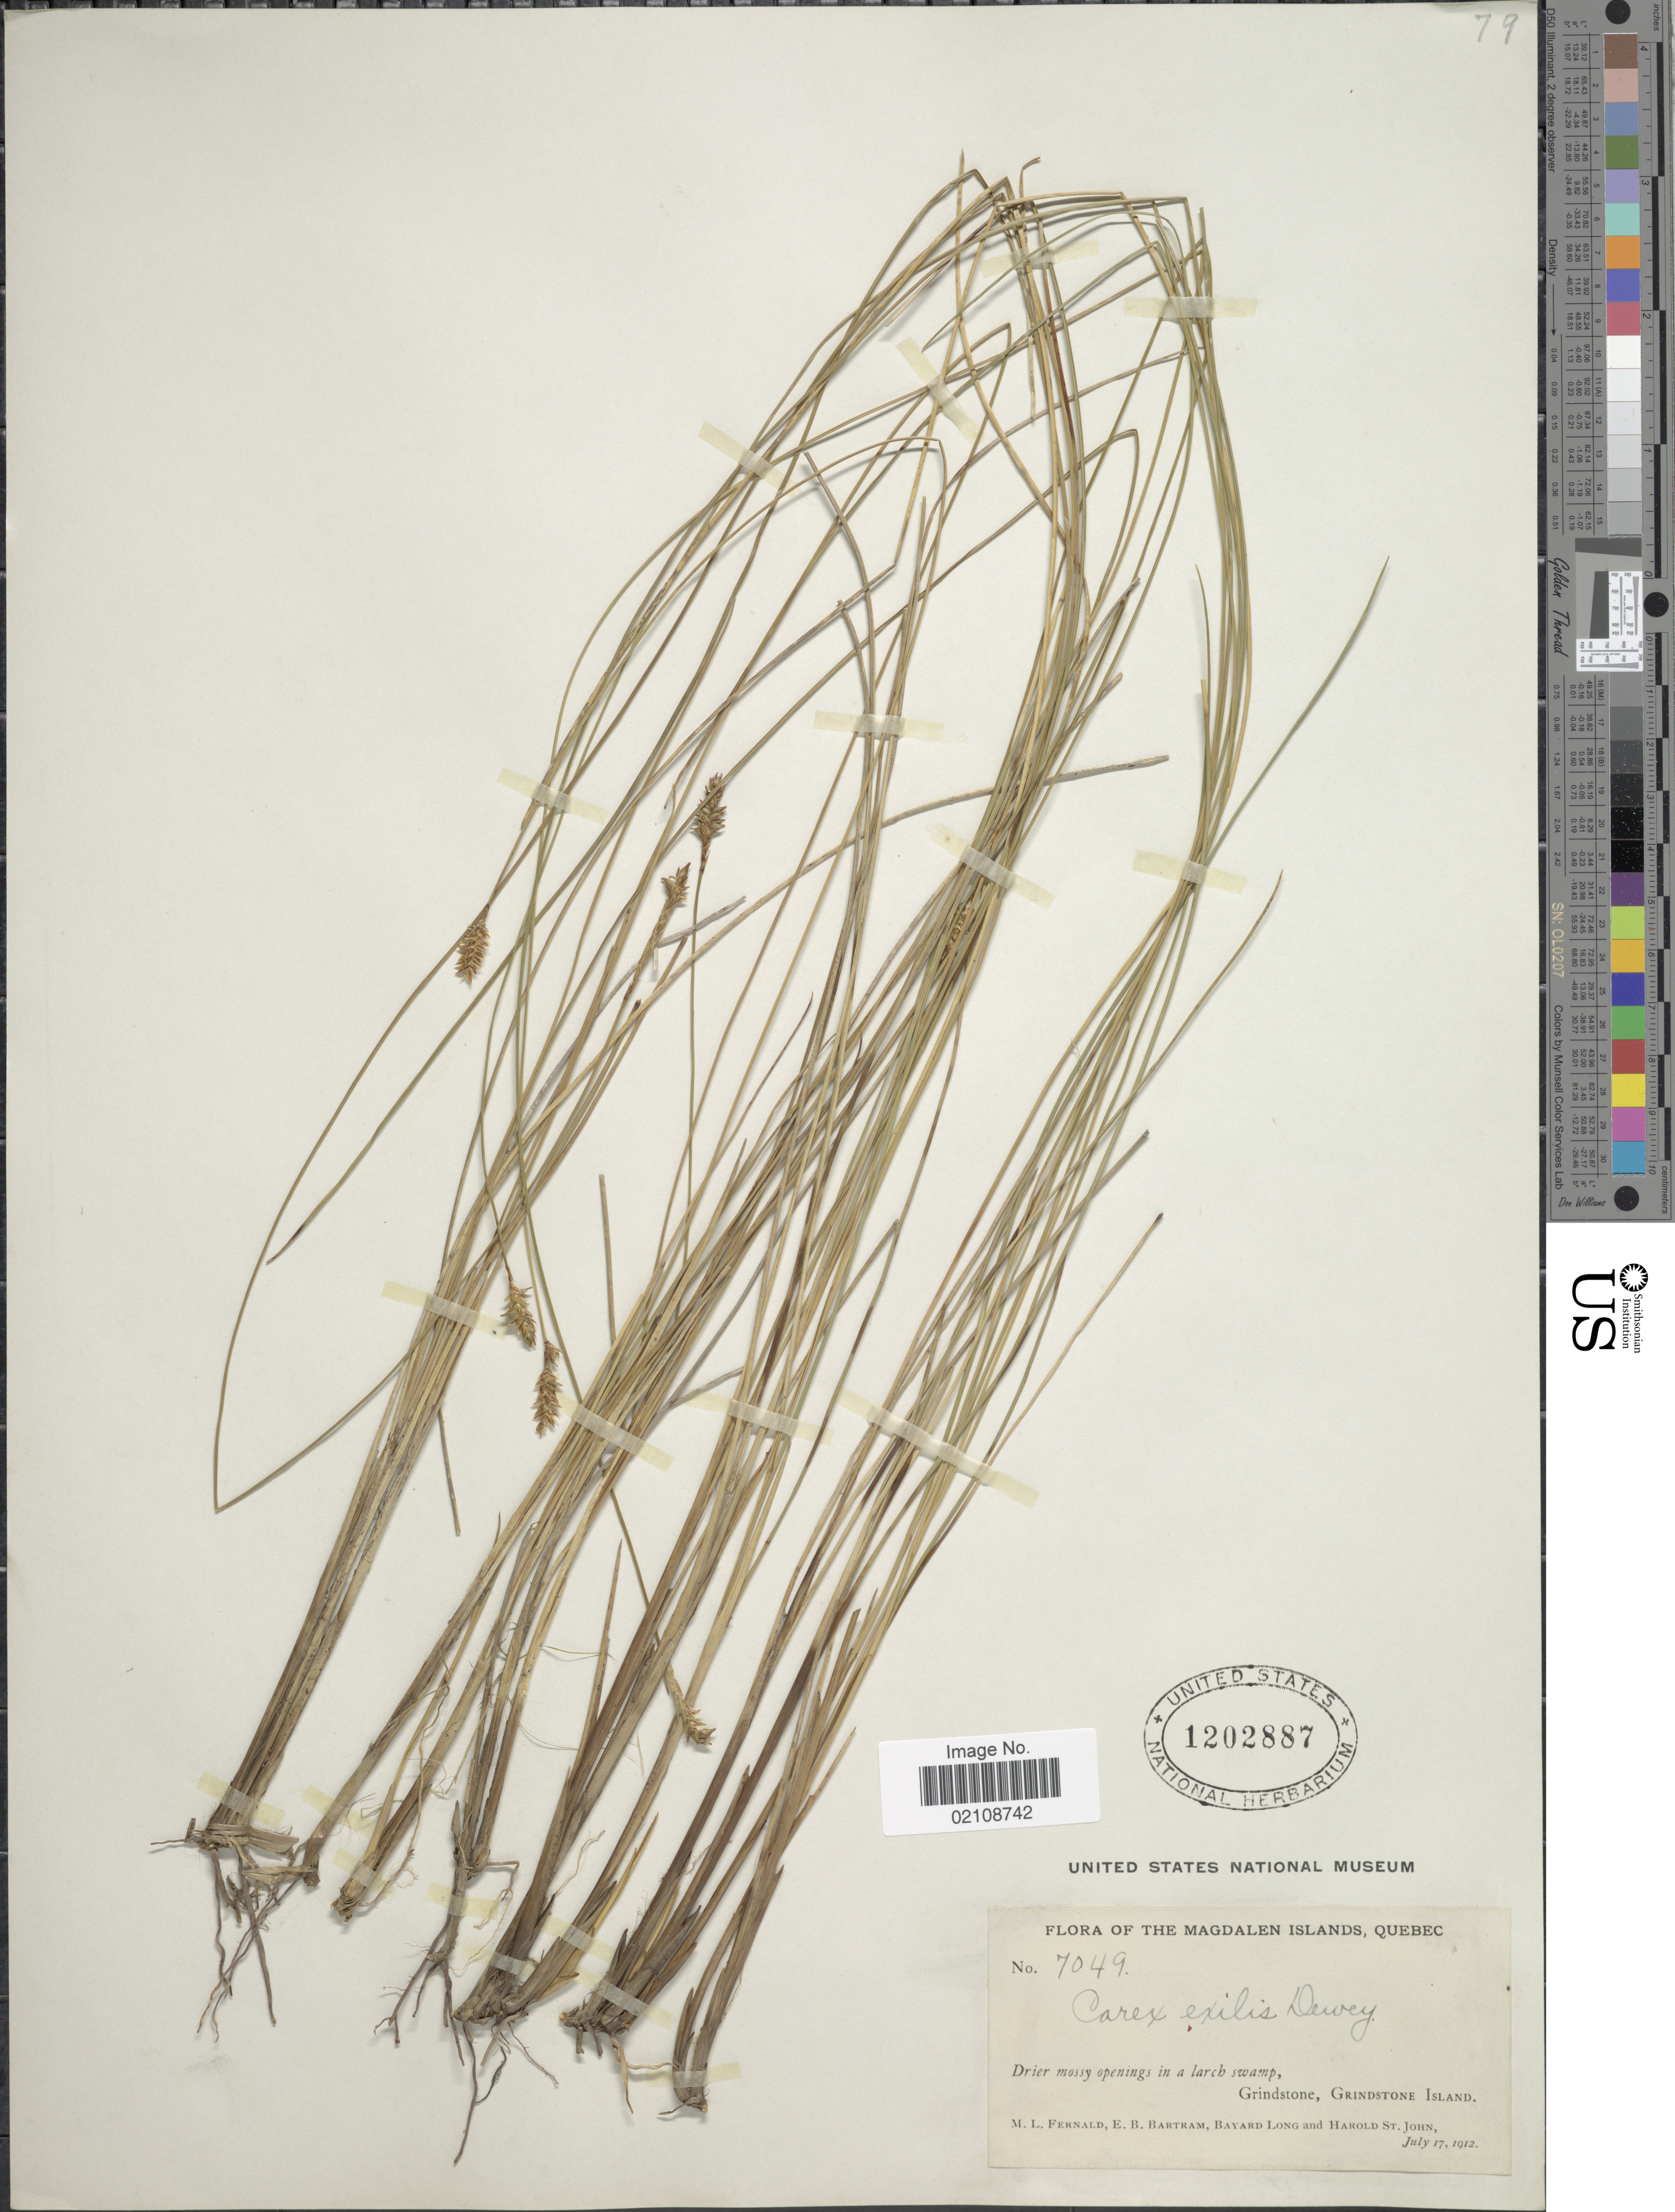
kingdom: Plantae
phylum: Tracheophyta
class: Liliopsida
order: Poales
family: Cyperaceae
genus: Carex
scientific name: Carex exilis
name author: Dewey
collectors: M. L. Fernald, E. B. Bartram, B. Long & H. St. John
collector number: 7049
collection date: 1912-07-17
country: Canada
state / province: Quebec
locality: Magdalen Islands, drier mossy openings in a larch swamp, Grindstone, Grindstone Island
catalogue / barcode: US 1202887